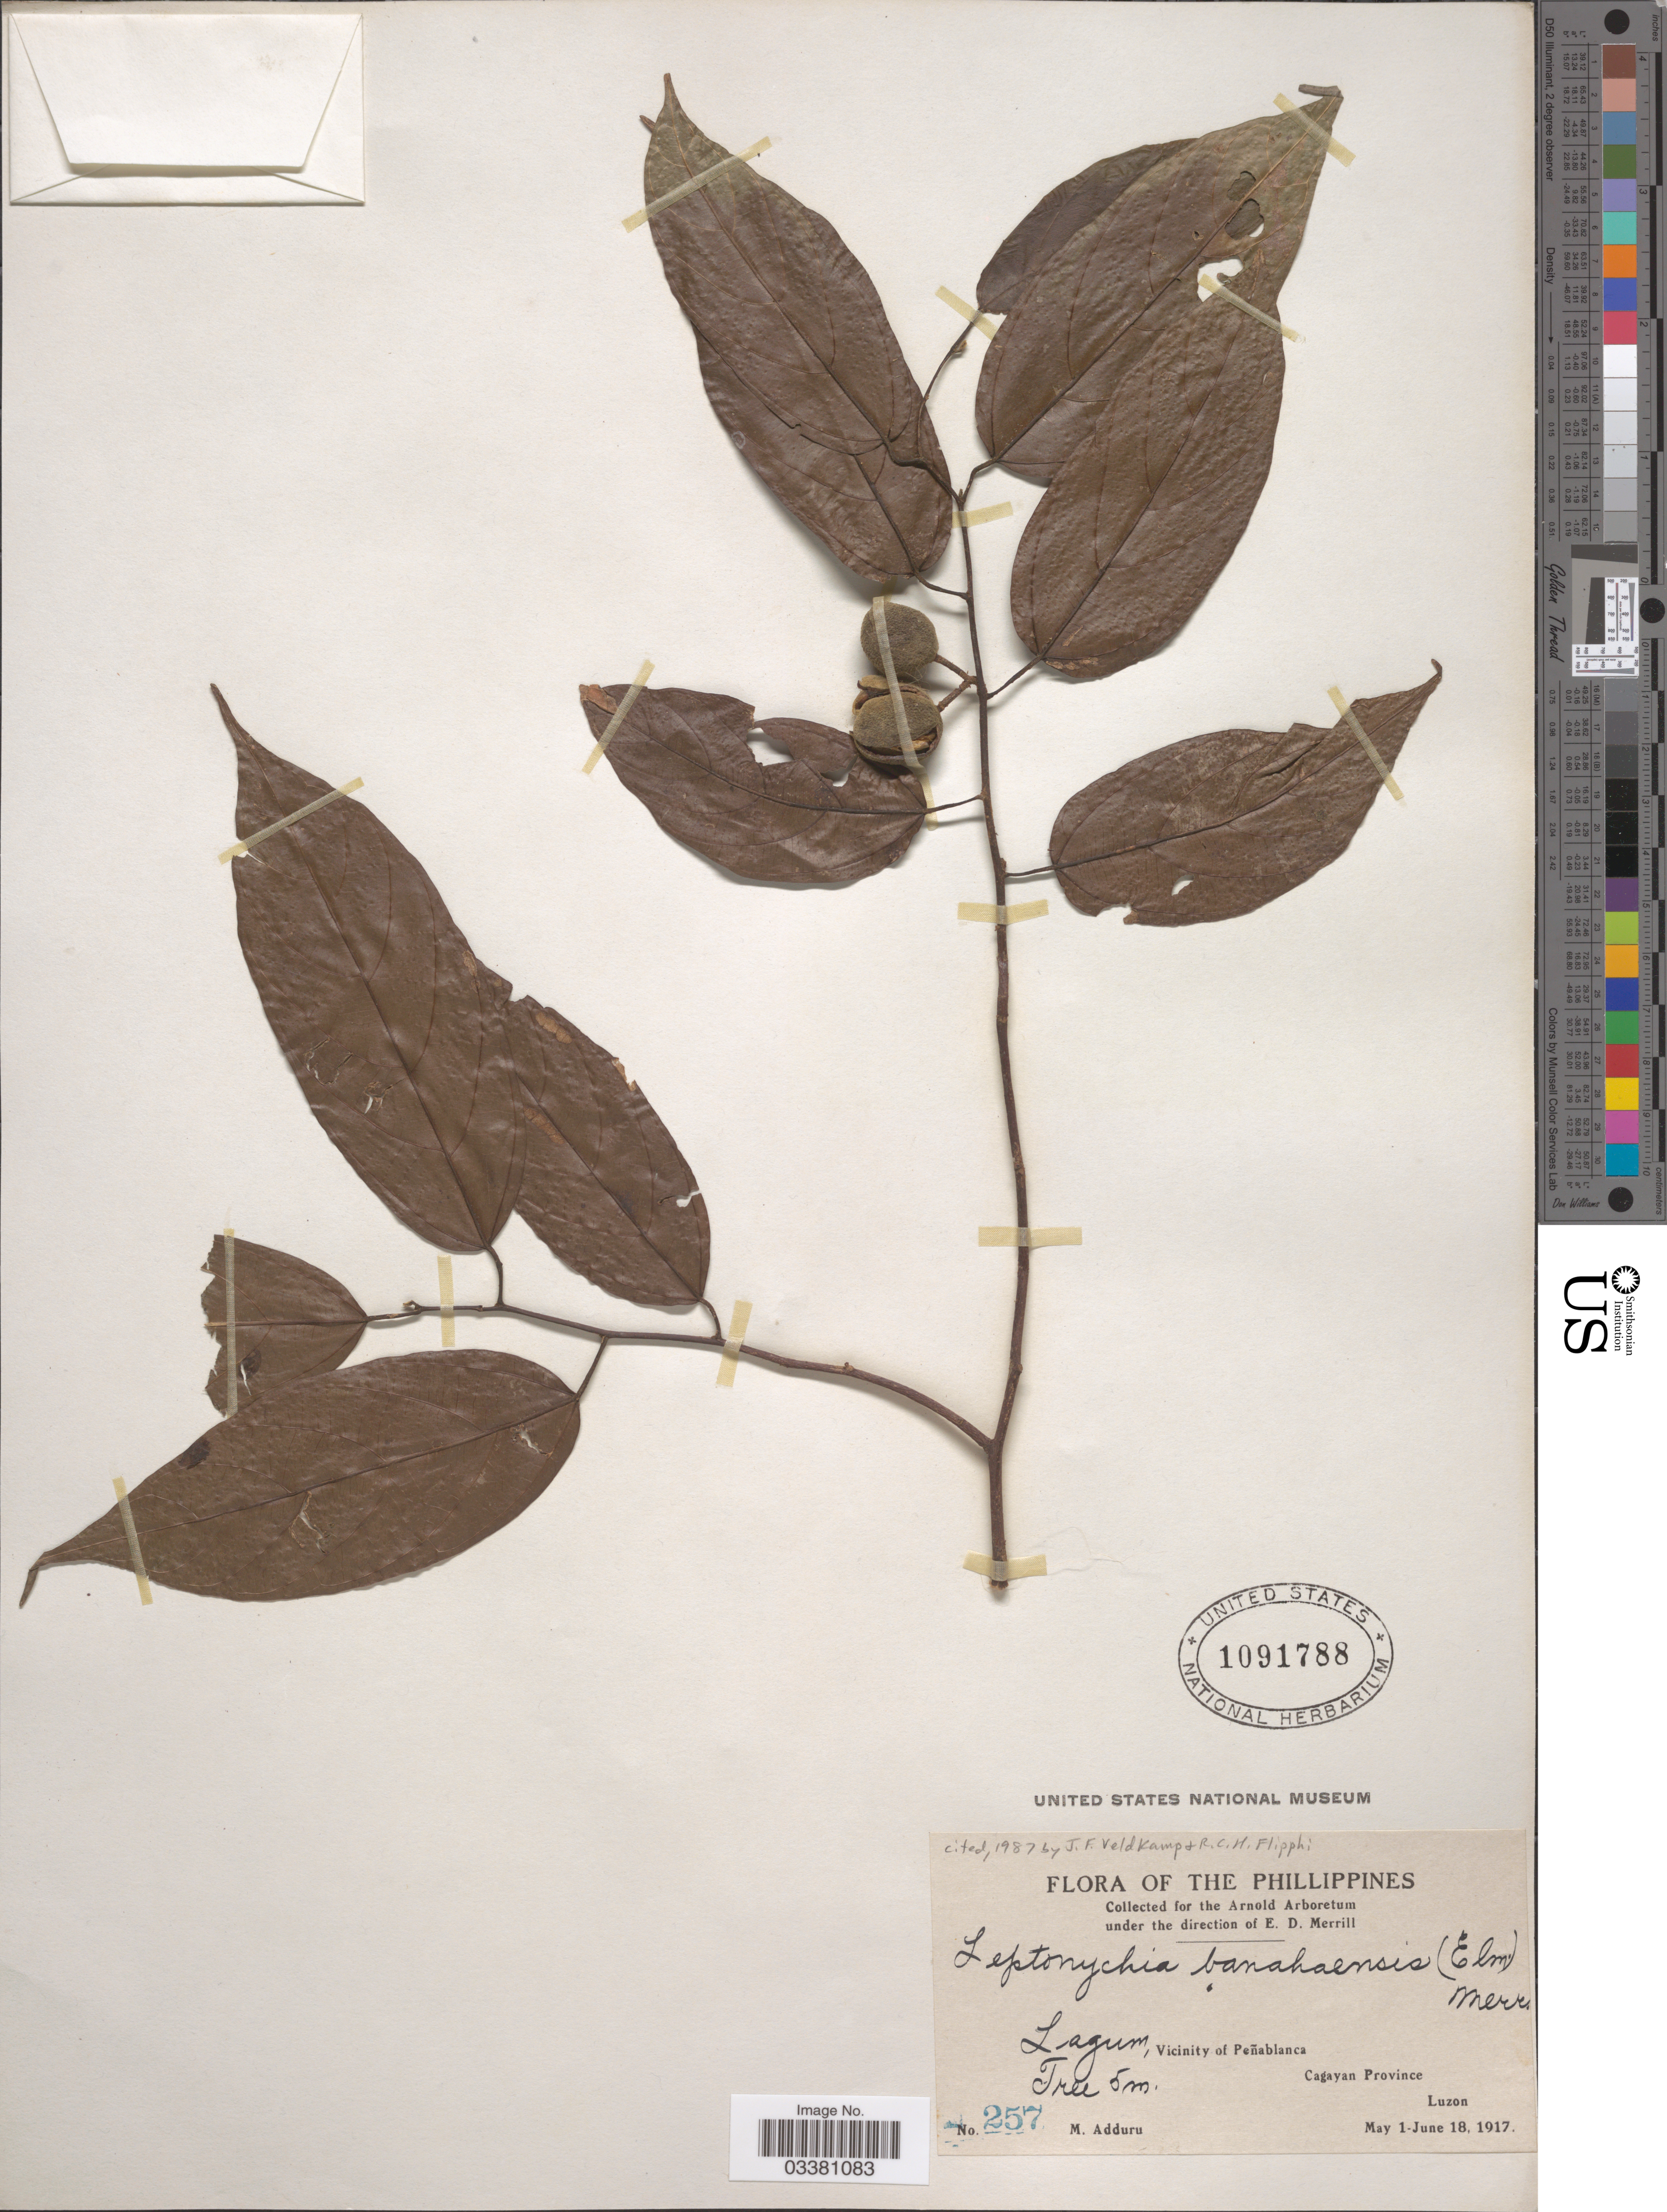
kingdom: Plantae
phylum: Tracheophyta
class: Magnoliopsida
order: Malvales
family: Malvaceae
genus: Leptonychia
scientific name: Leptonychia banahaensis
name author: Merr.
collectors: M. Adduru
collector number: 257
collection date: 1917-05-01/1917-06-18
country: Philippines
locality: Lagum, Vicinity of Peñablanca, Cagayan Province.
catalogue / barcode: US 1091788